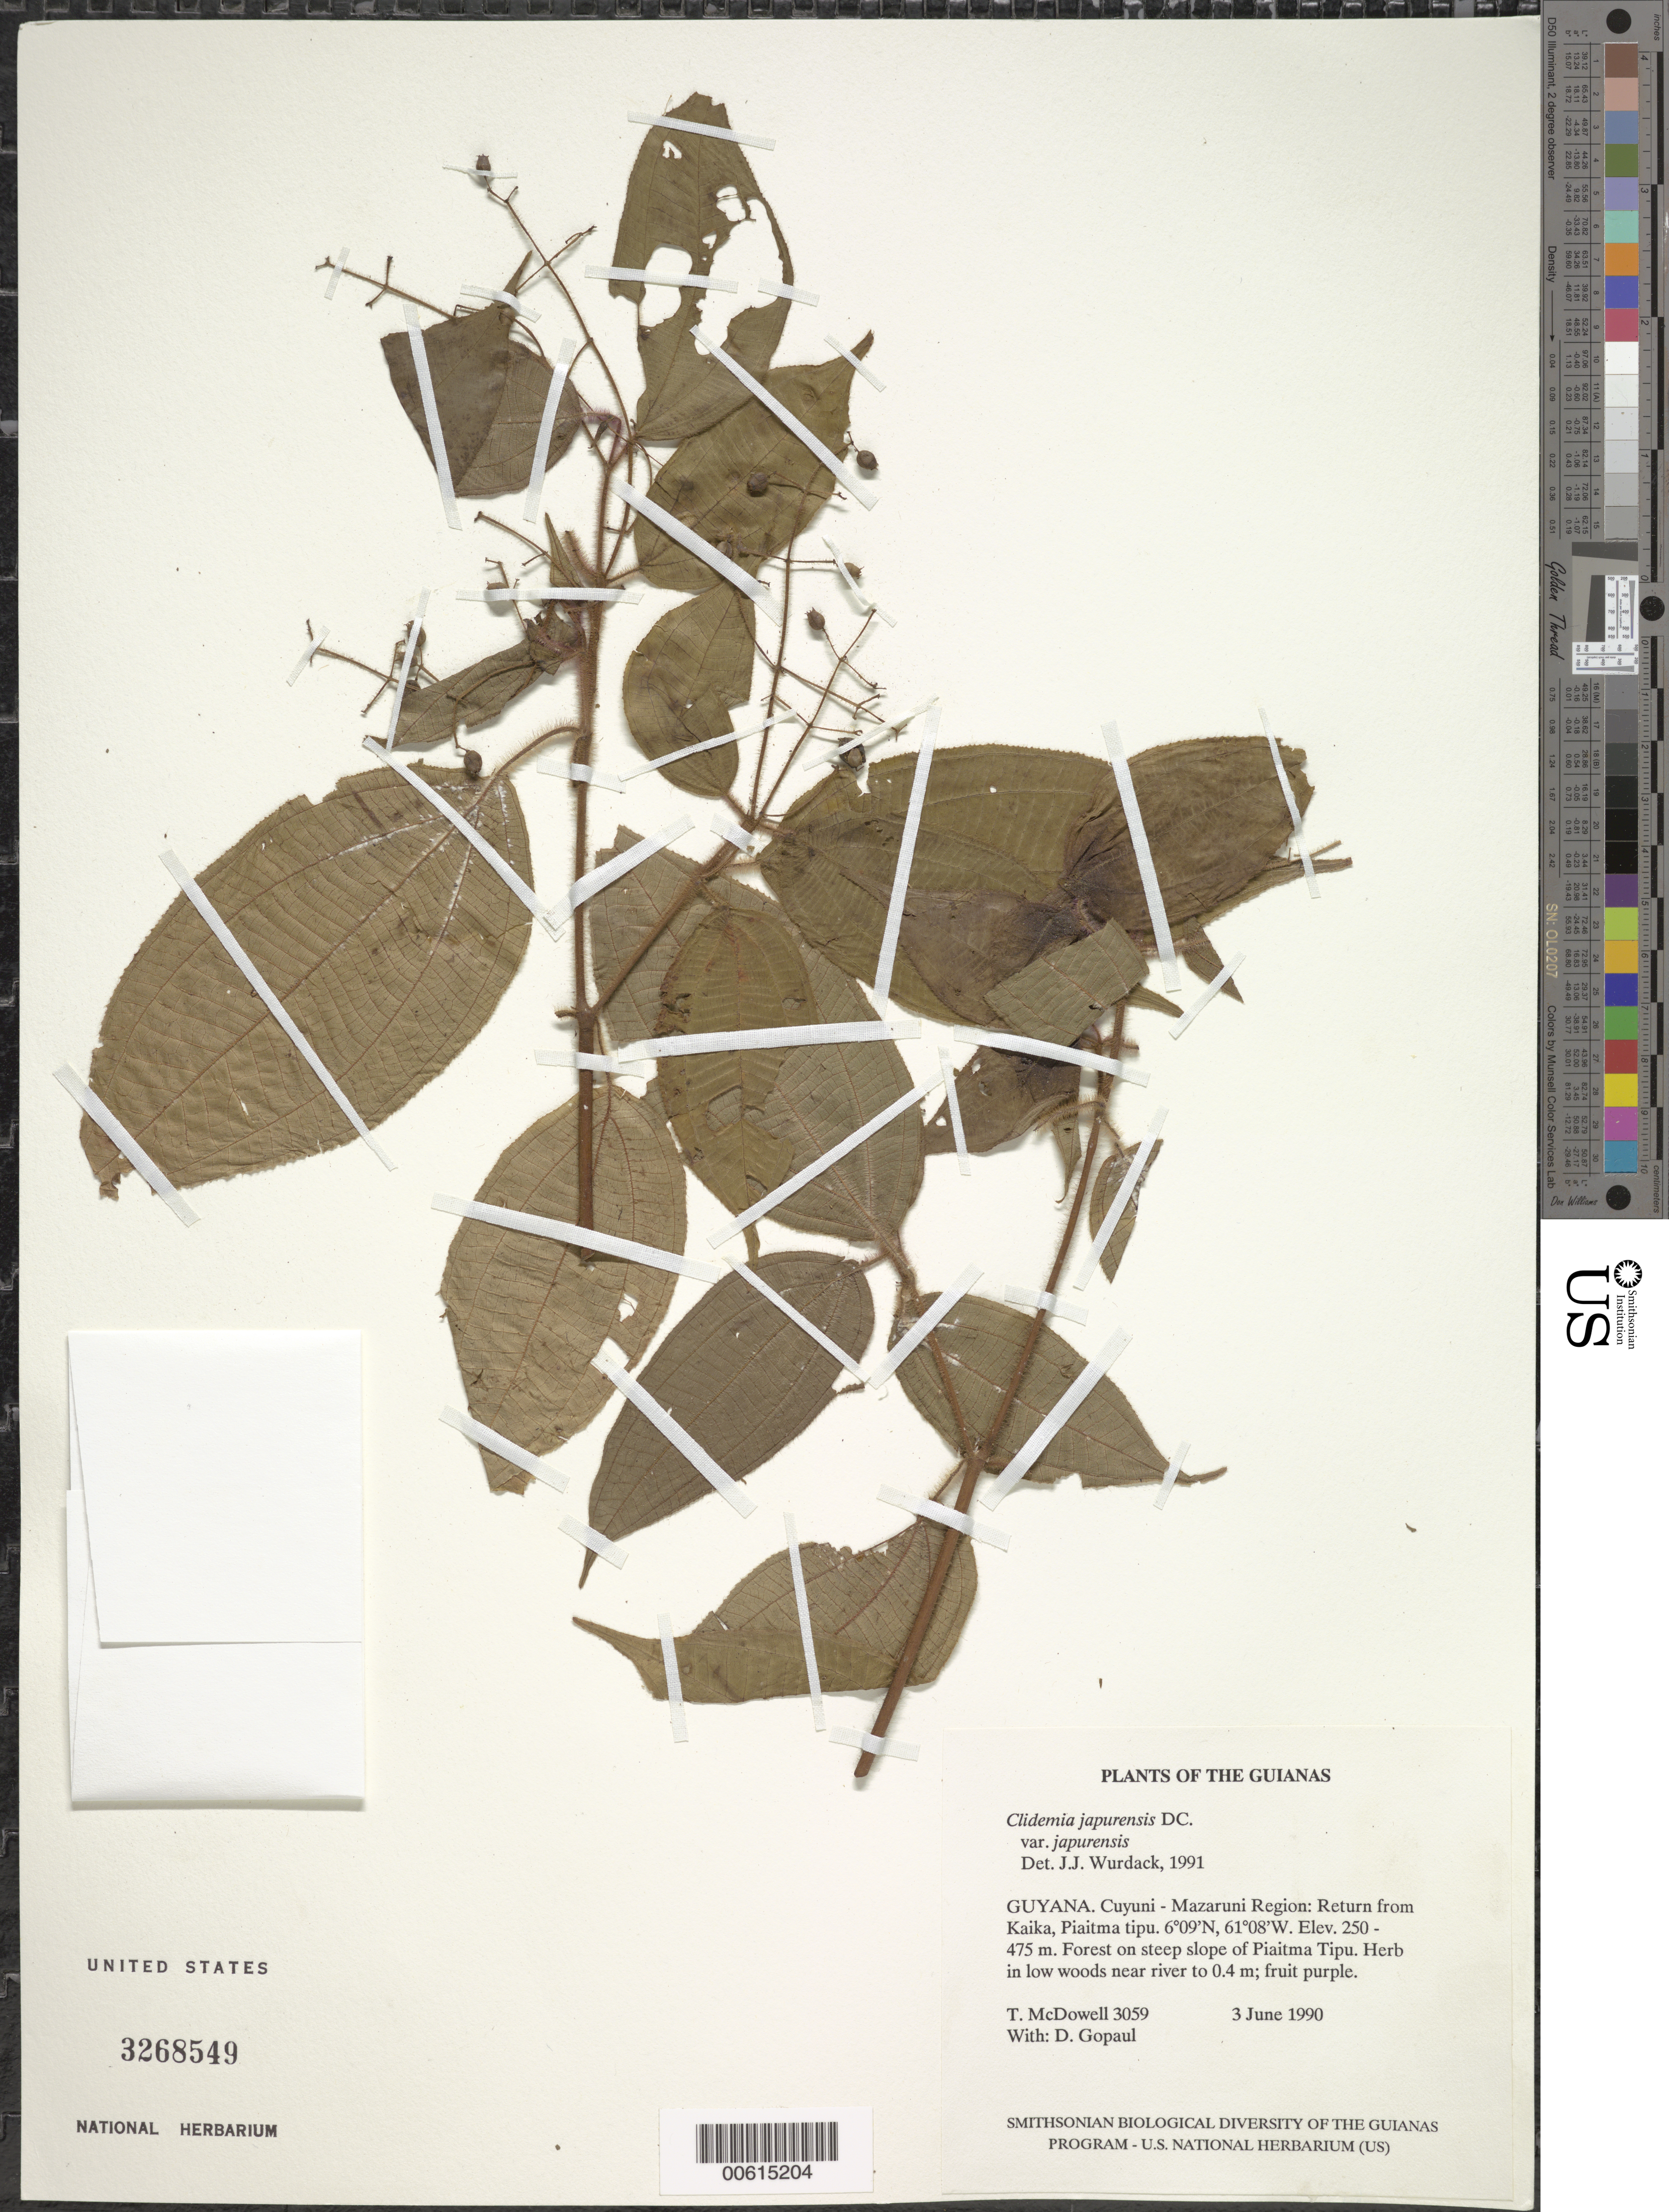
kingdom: Plantae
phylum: Tracheophyta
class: Magnoliopsida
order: Myrtales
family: Melastomataceae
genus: Clidemia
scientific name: Clidemia japurensis var. japurensis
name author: DC.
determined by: Wurdack, John J., (US), US (UNITED STATES)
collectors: T. McDowell, D. Hughs & D. Gopaul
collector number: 3059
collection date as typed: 3 June 1990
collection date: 1990-06-03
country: Guyana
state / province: Cuyuni-Mazaruni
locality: Return from Kaikan, Piaitma tipu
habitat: Forest on steep slope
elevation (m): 250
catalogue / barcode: US 3268549